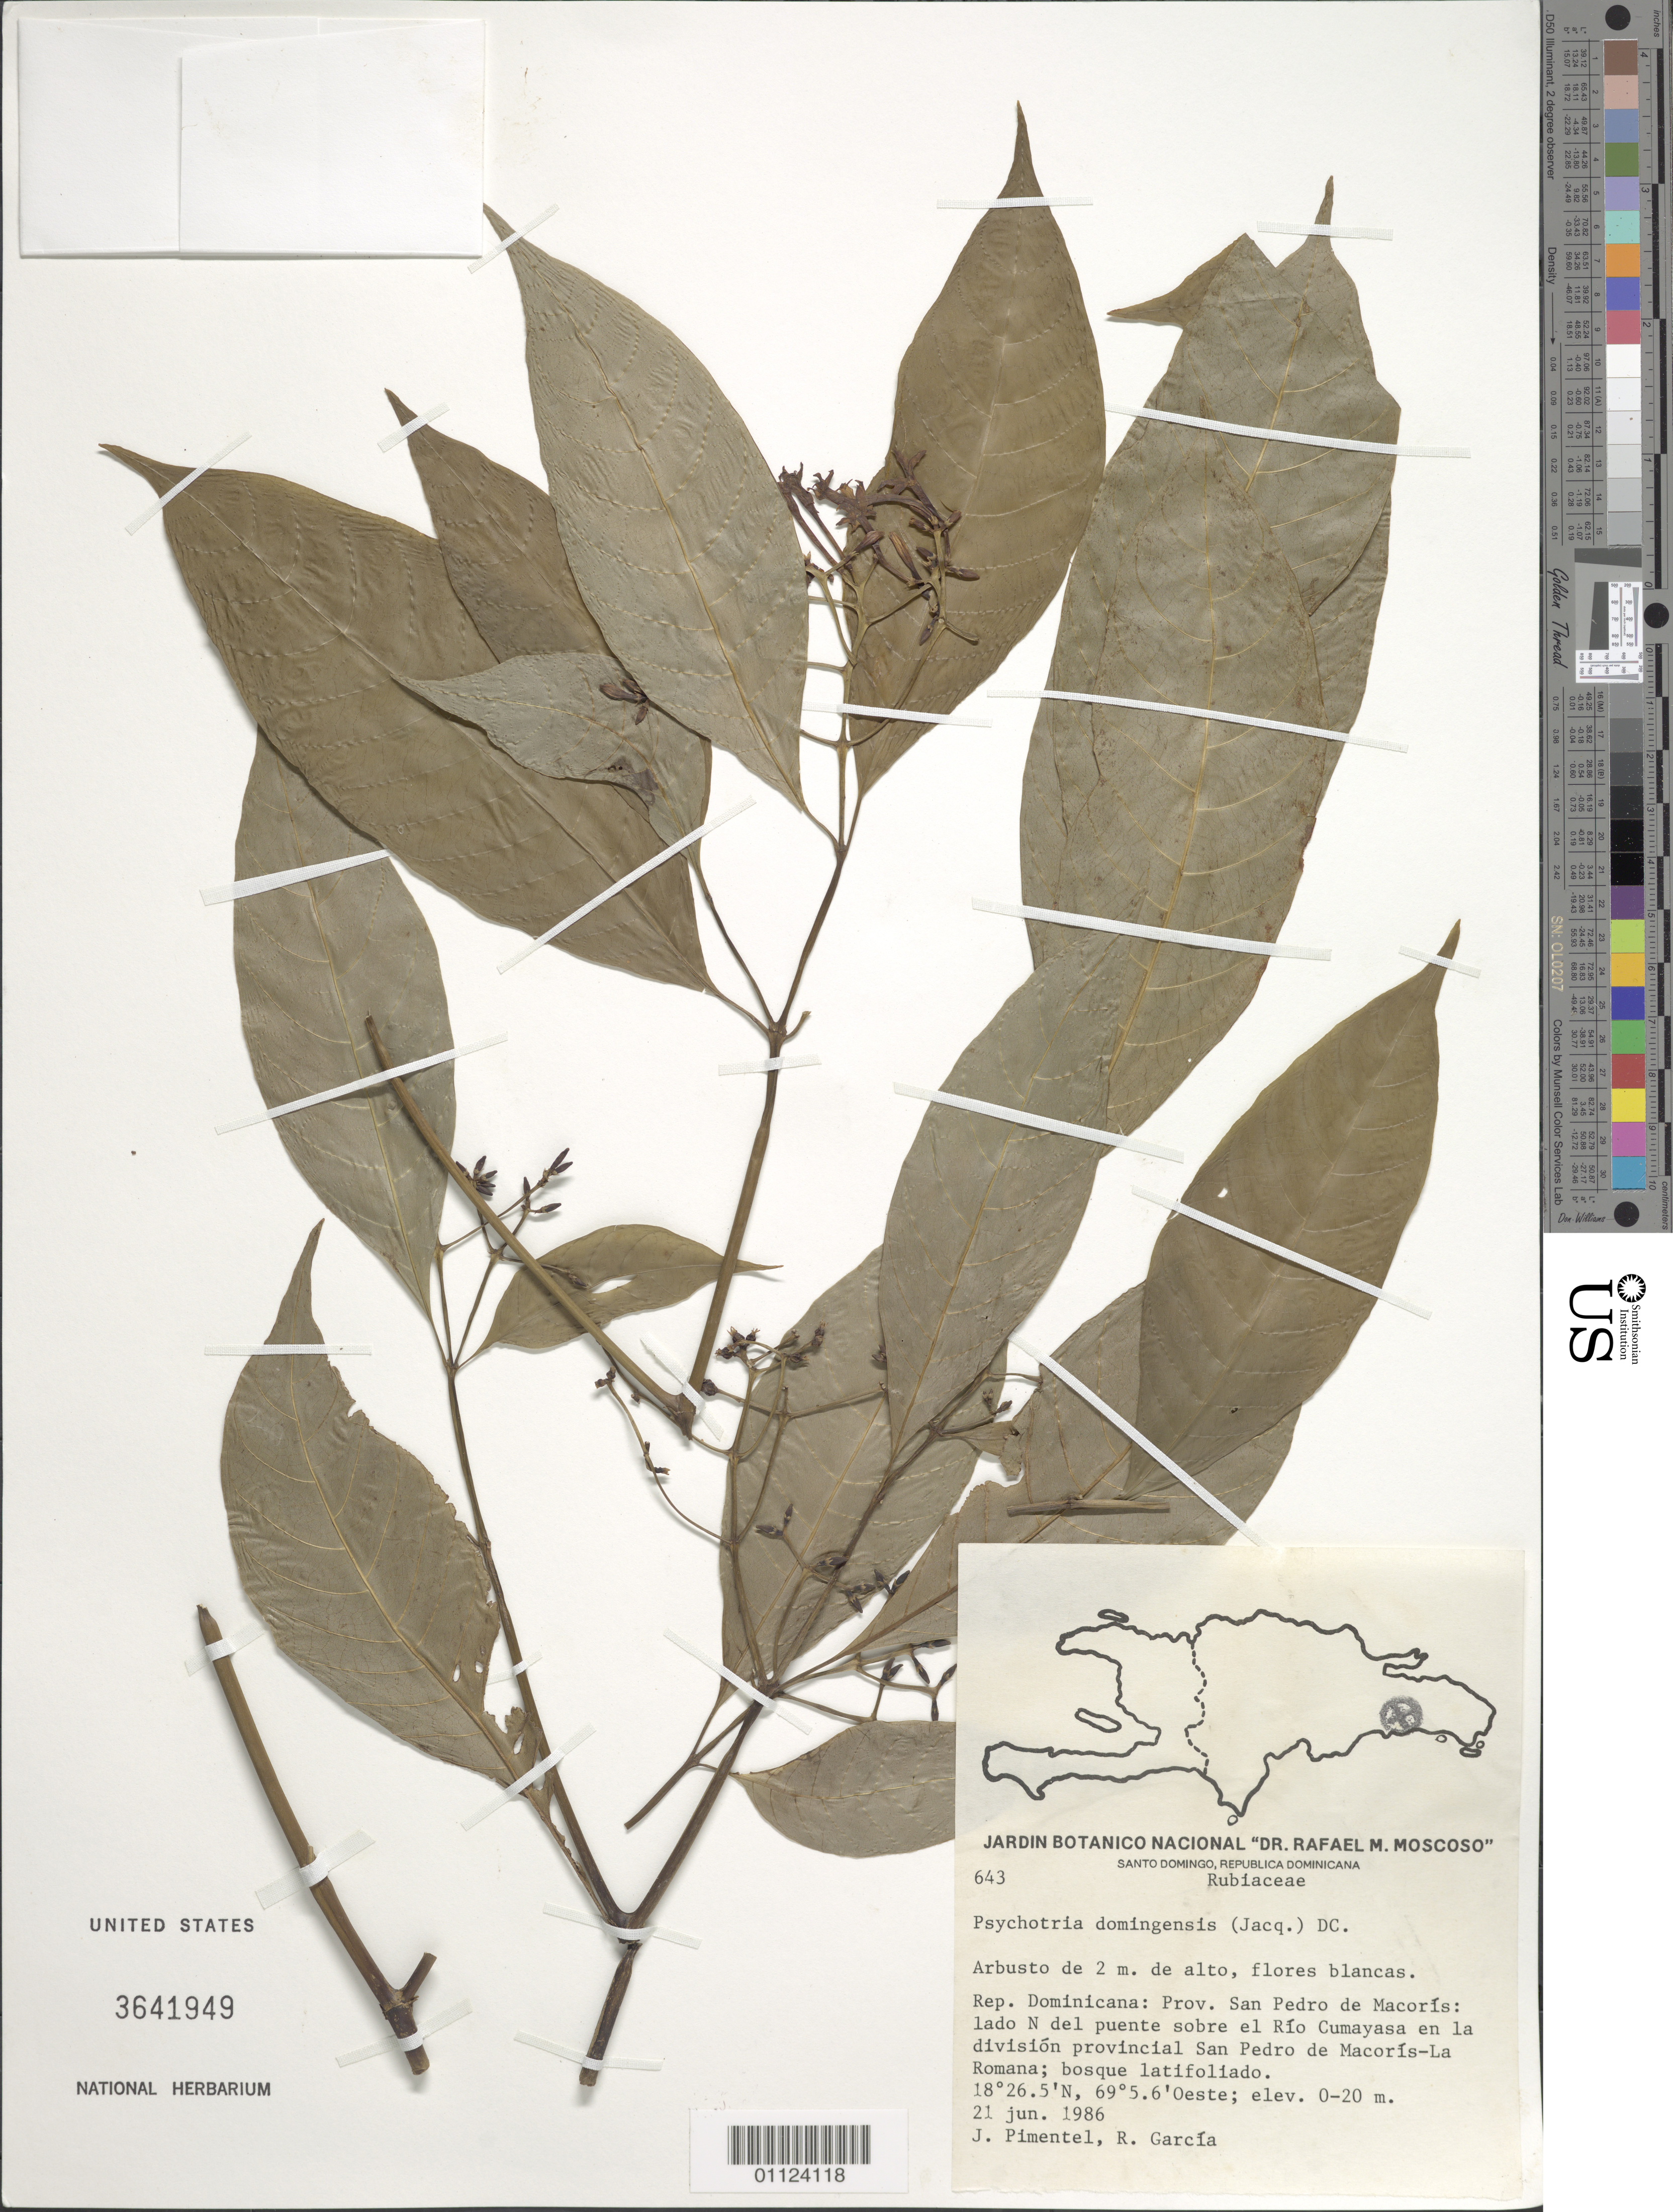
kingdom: Plantae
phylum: Tracheophyta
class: Magnoliopsida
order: Gentianales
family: Rubiaceae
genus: Psychotria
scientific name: Psychotria domingensis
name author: Jacq.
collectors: J. Pimentel & R. G. García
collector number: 643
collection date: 1986-06-21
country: Dominican Republic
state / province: San Pedro de Macorís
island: Hispaniola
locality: Río Cumayasa, lado N del puente sobre el río en la división provincial San Pedro de Macorís-La Romana.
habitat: Bosque latifoliado.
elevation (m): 0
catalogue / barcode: US 3641949